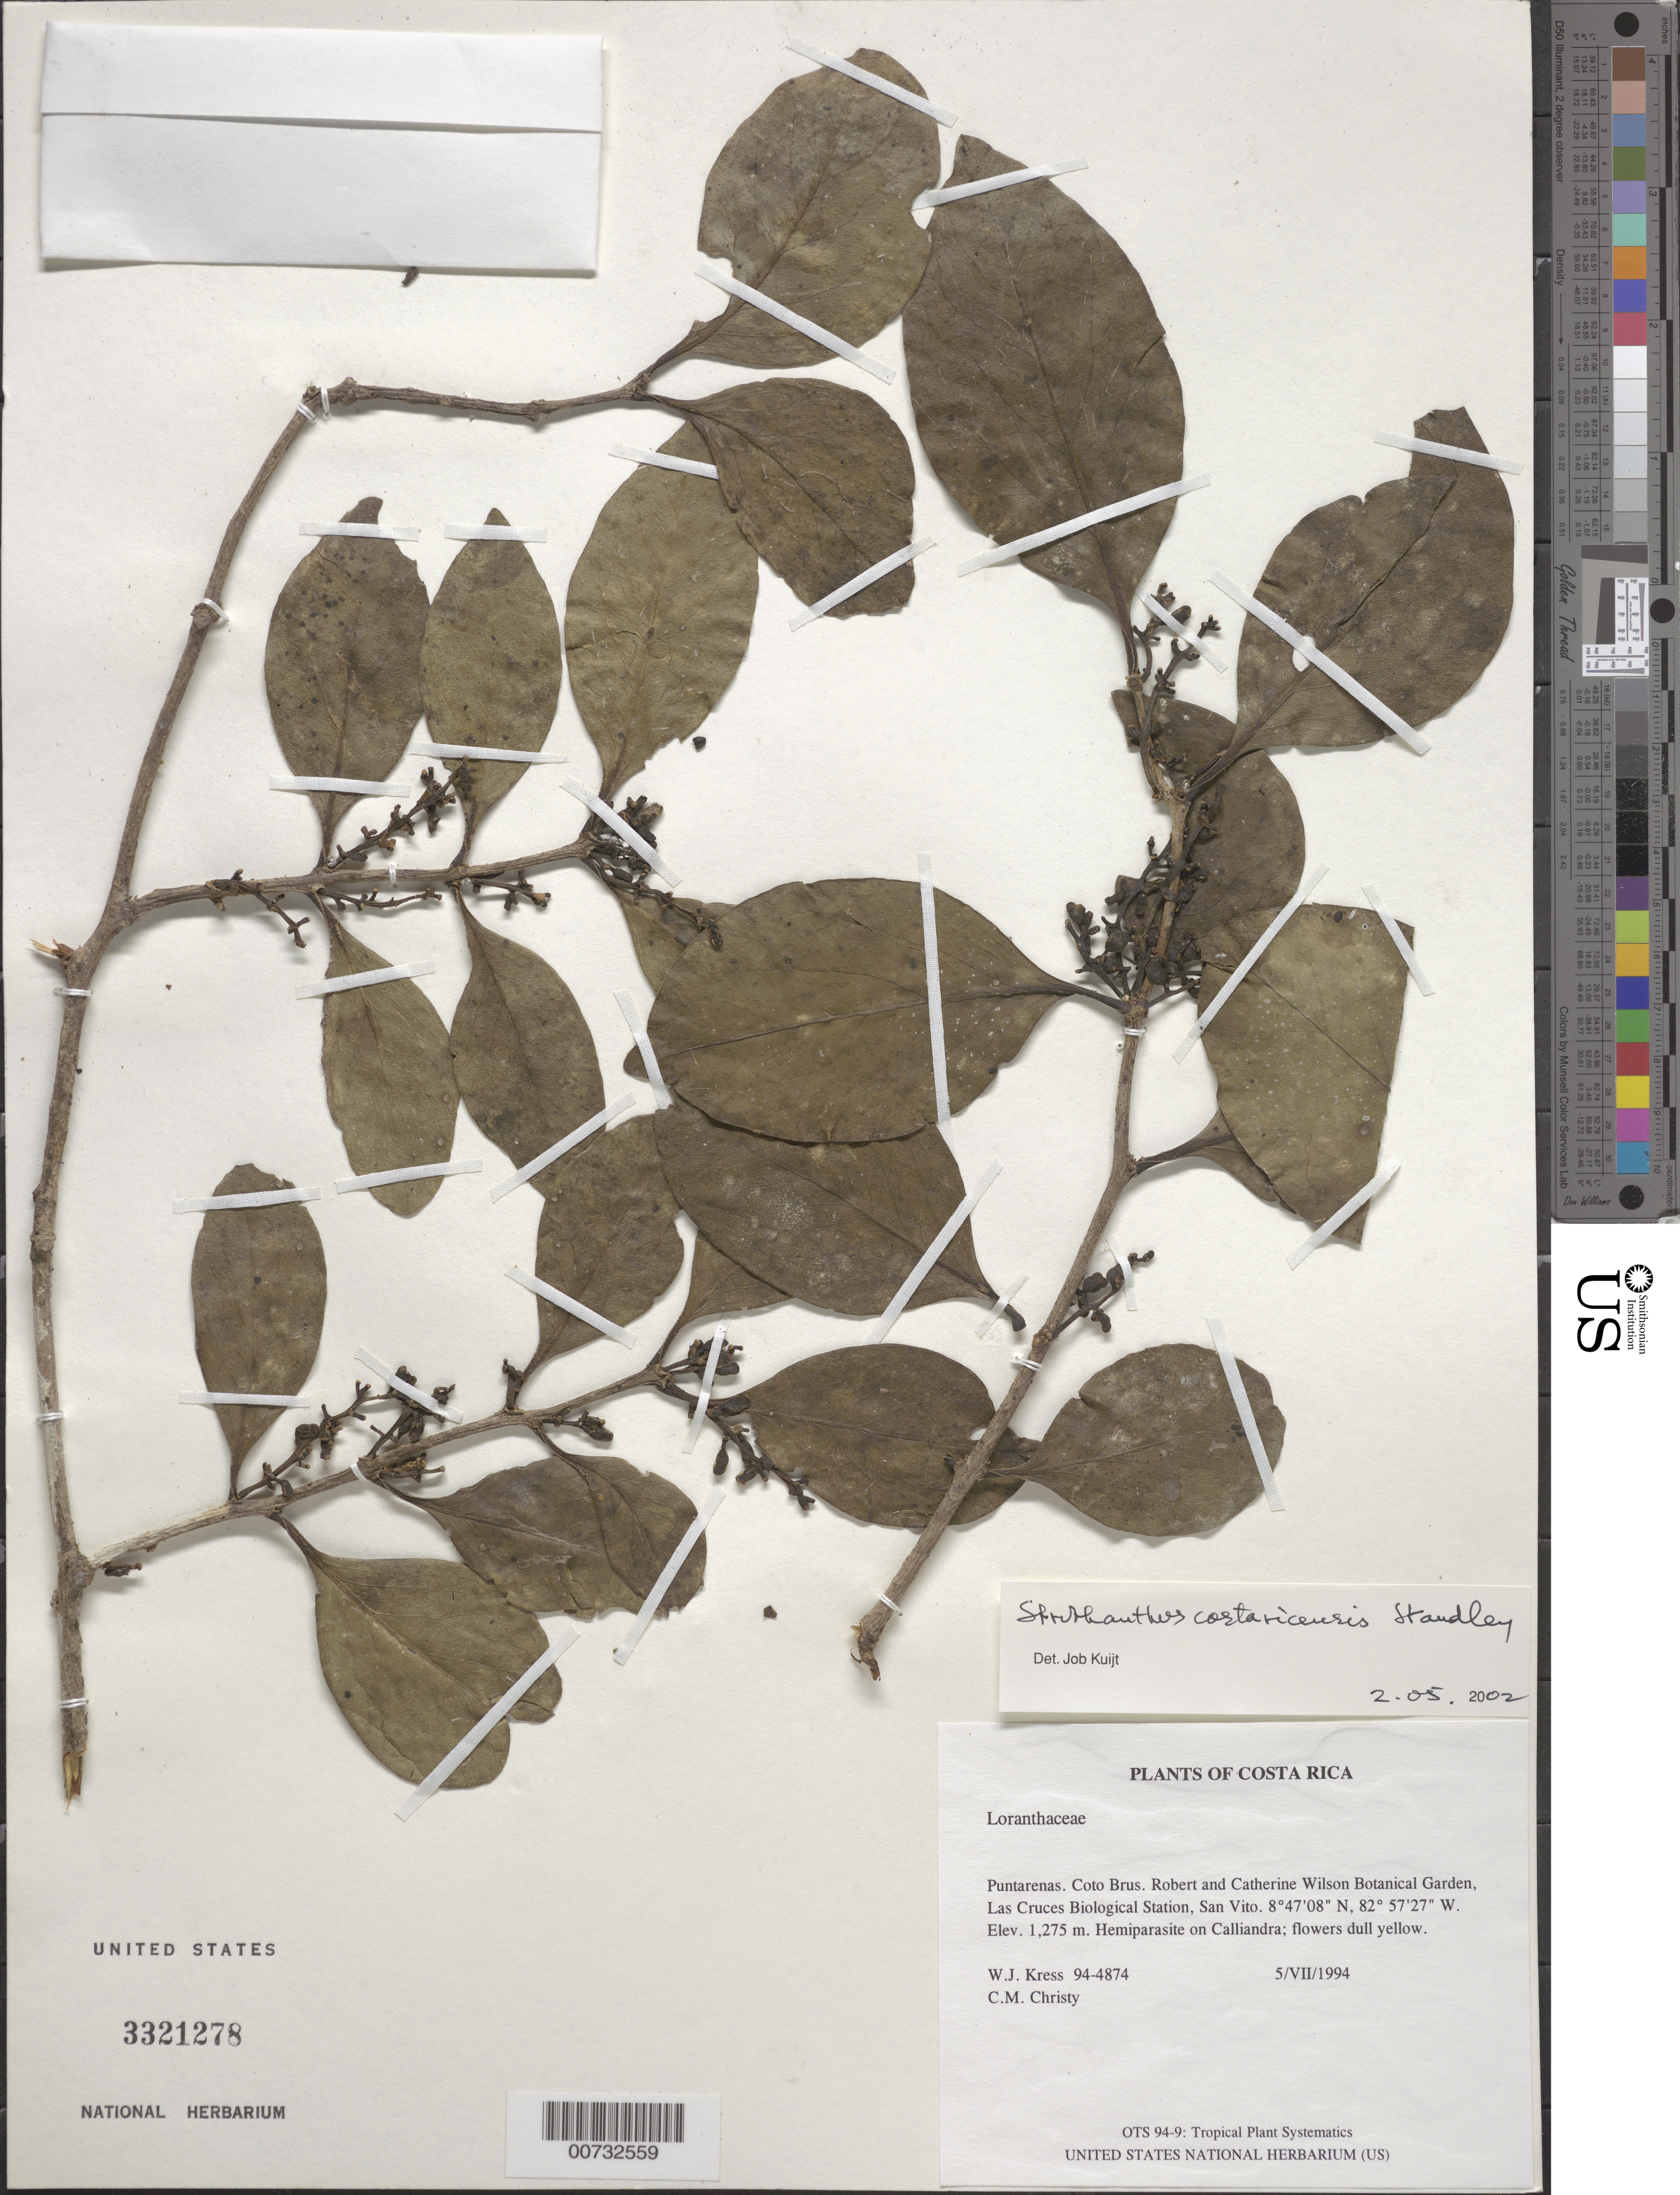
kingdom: Plantae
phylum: Tracheophyta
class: Magnoliopsida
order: Santalales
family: Loranthaceae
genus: Struthanthus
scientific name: Struthanthus costaricensis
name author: Standl.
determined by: Kuijt, Job, (CANADA)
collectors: W. J. Kress & C. M. Christy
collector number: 94-4874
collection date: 1994-07-05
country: Costa Rica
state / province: Puntarenas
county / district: Coto Brus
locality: Robert and Catherine Wilson Botanical Garden, Las Cruces Biological Station, San Vito.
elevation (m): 1275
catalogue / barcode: US 3321278